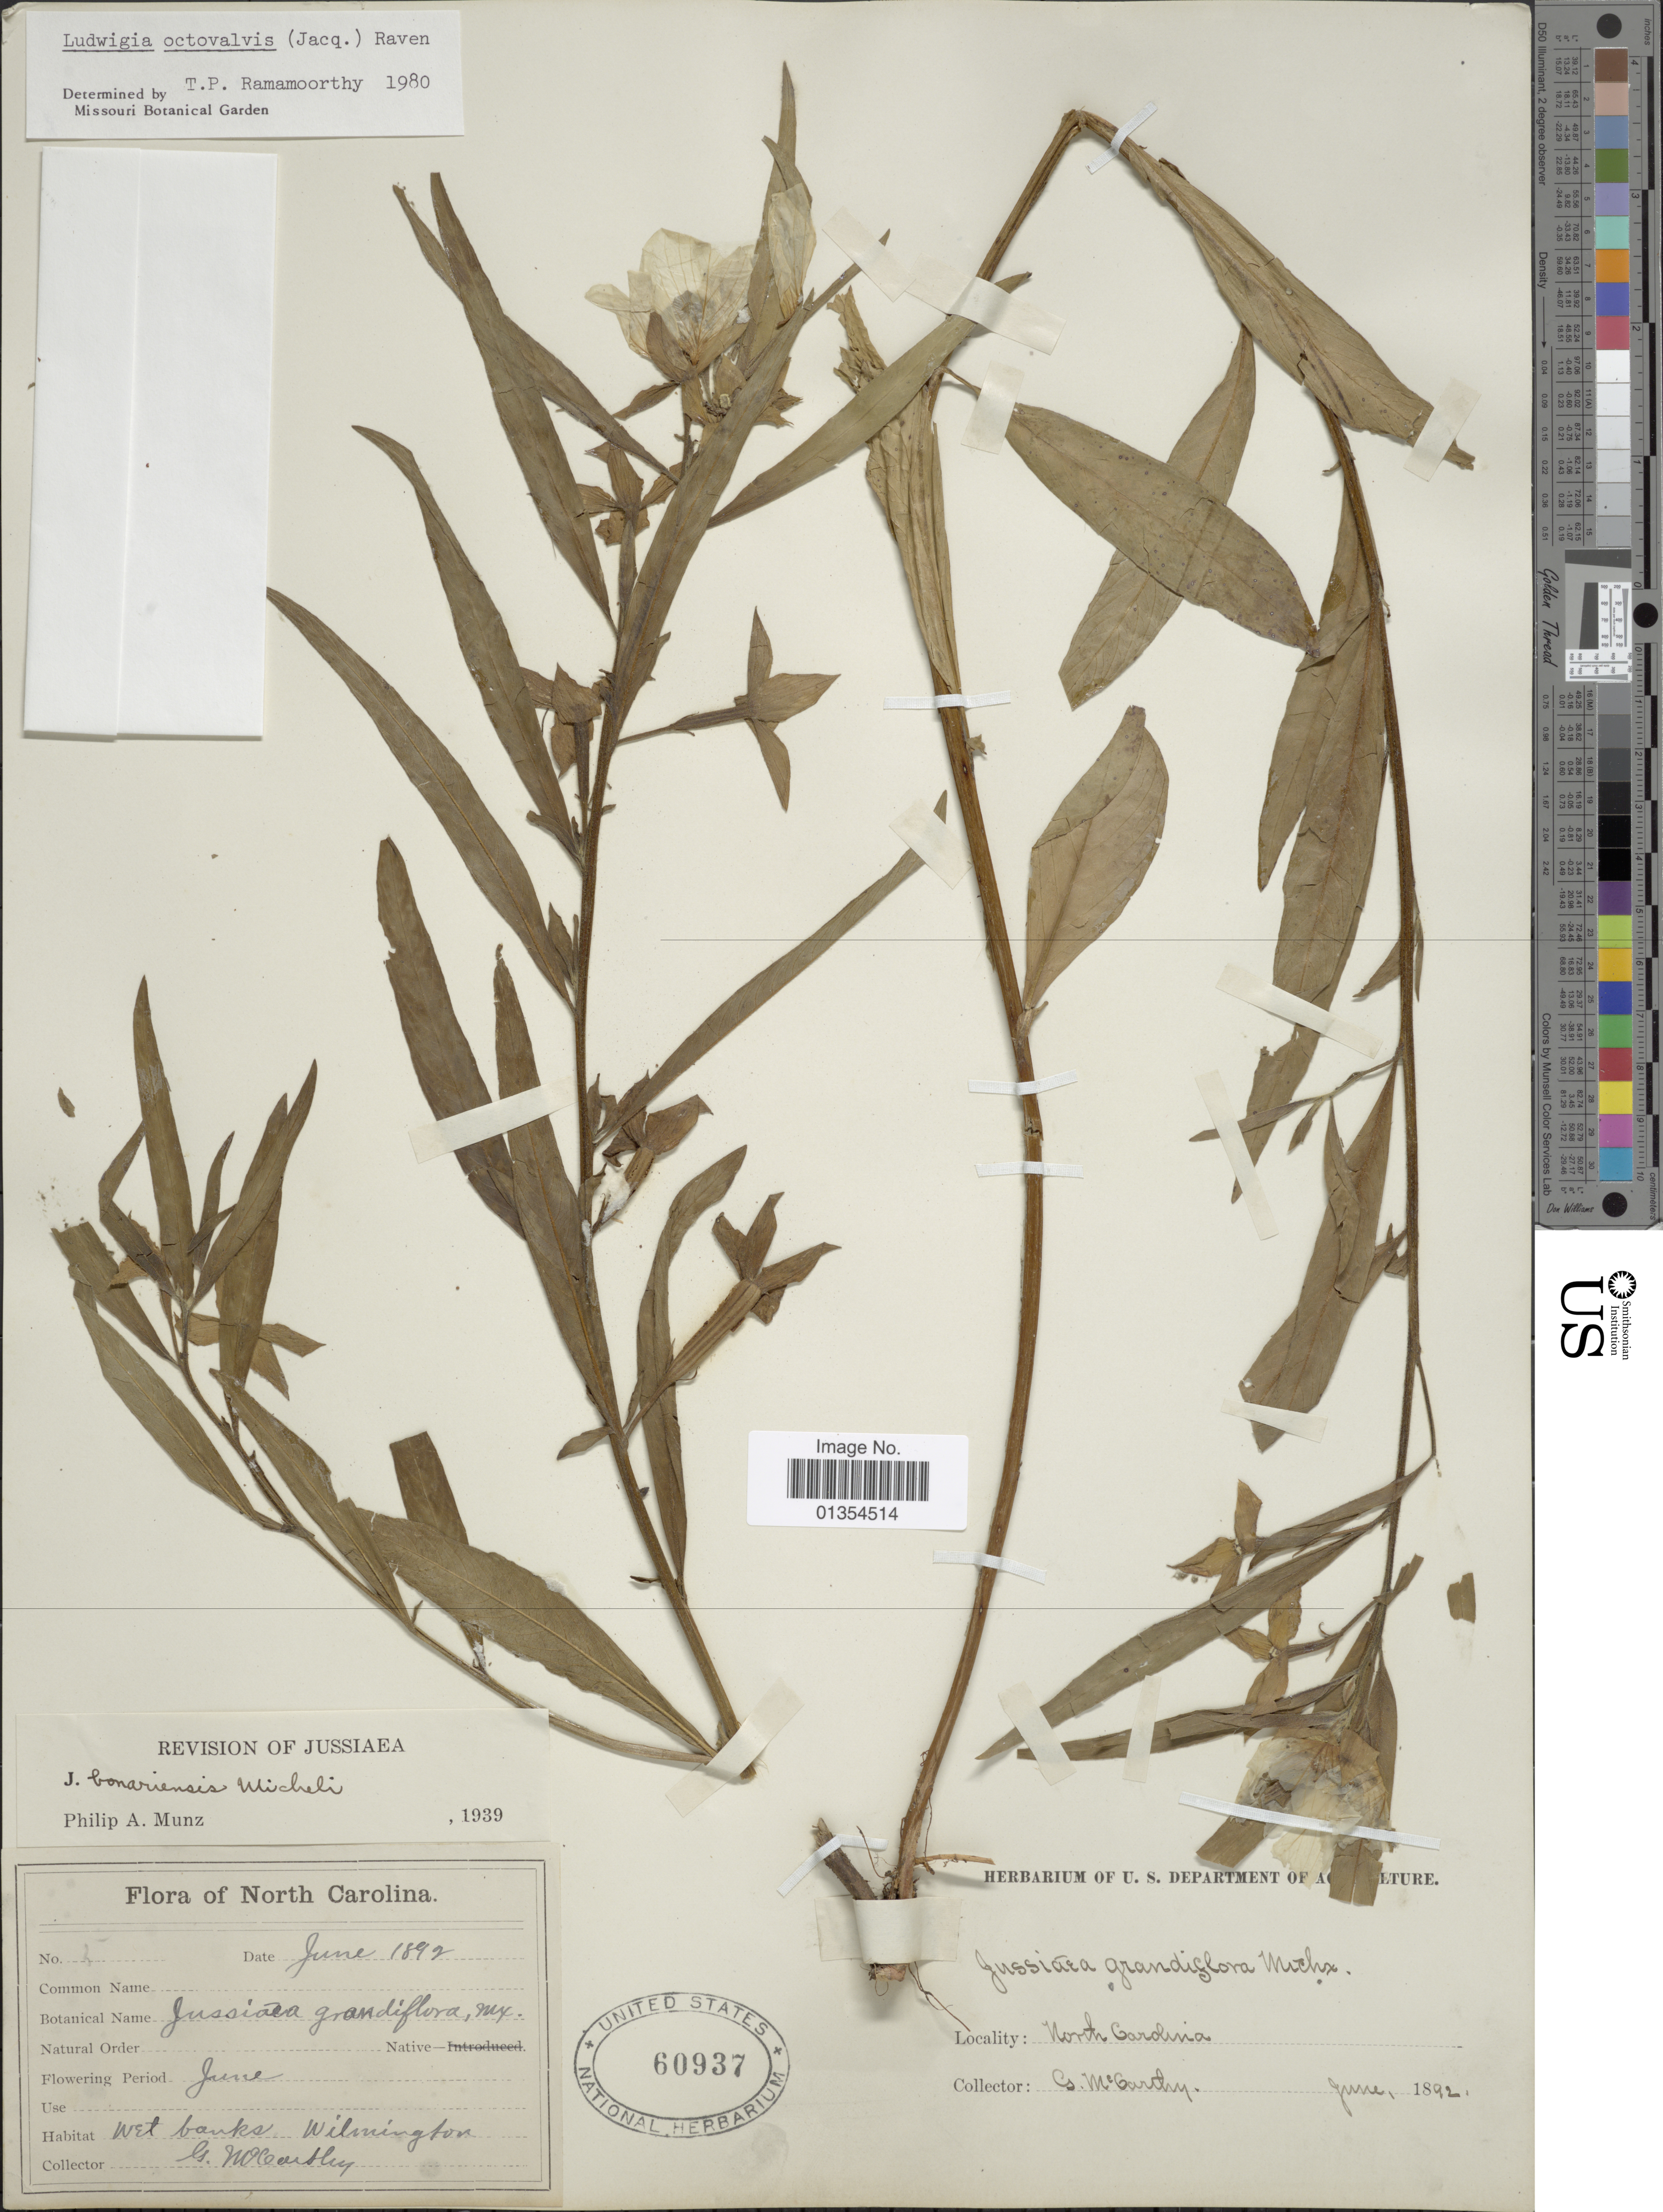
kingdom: Plantae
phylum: Tracheophyta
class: Magnoliopsida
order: Myrtales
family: Onagraceae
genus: Ludwigia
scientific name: Ludwigia octovalvis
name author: (Jacq.) P.H. Raven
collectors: G. McCarthy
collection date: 1892-06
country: United States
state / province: North Carolina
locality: Wet banks Wilmington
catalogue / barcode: US 60937